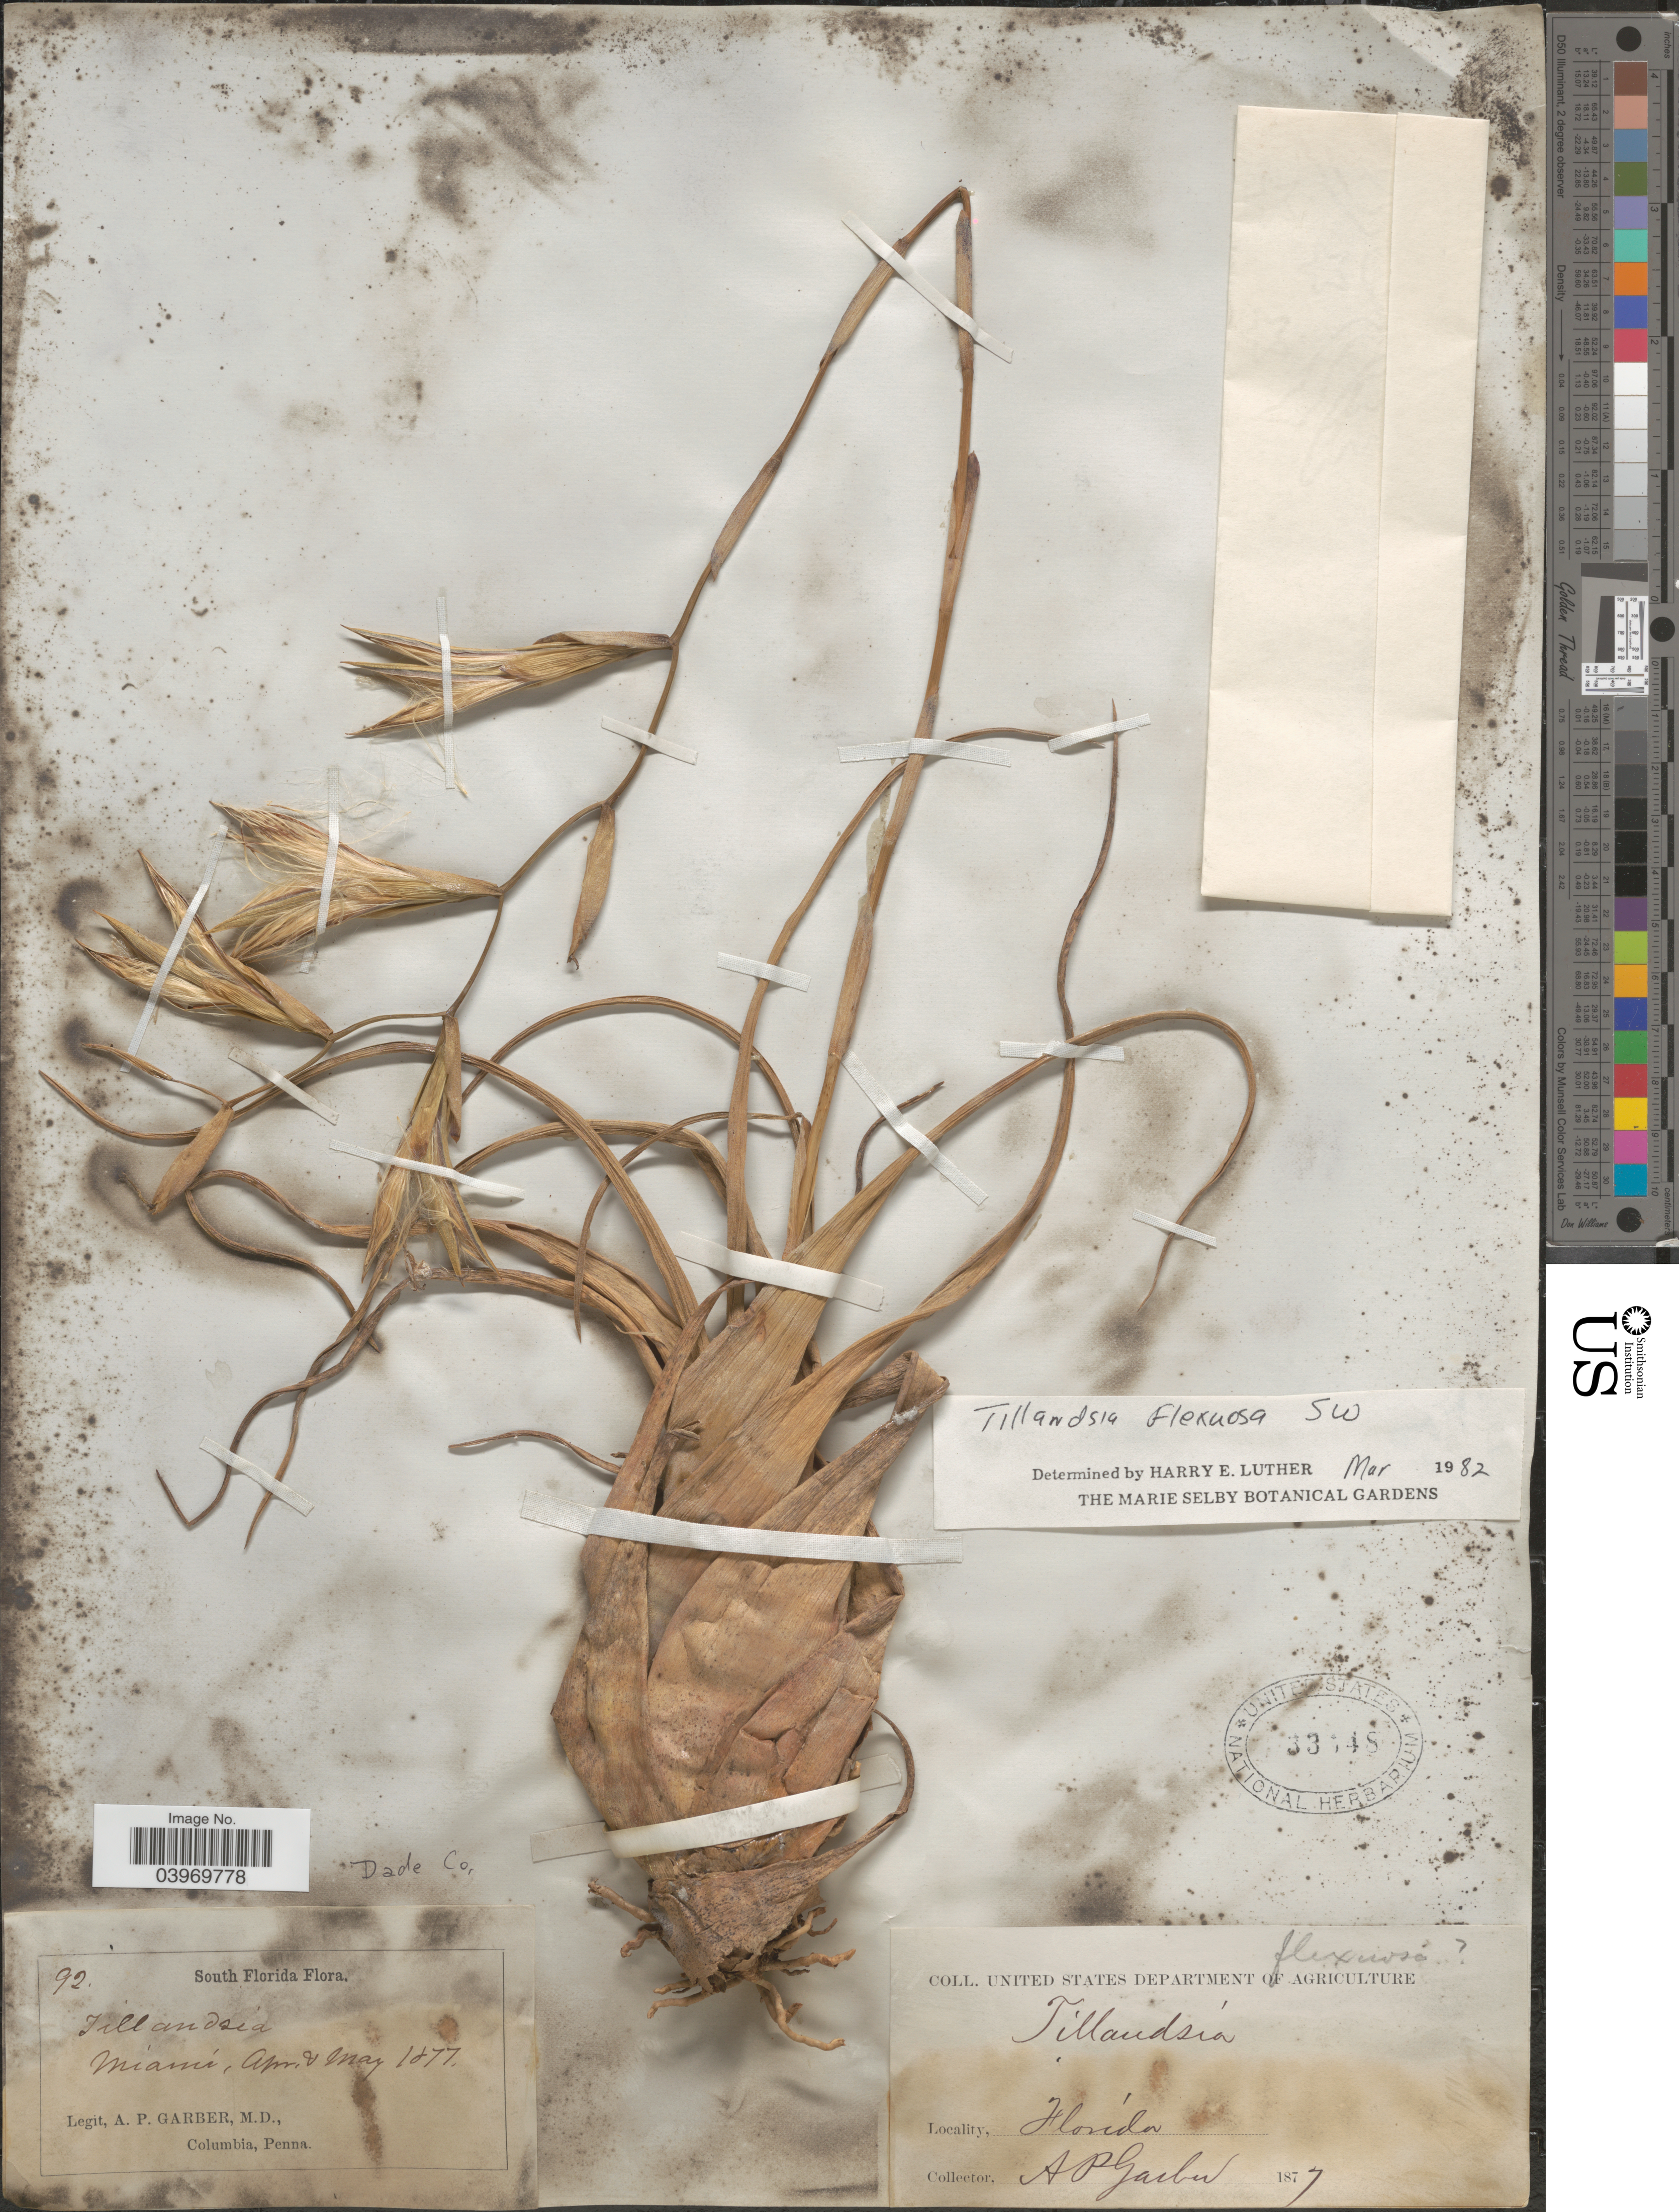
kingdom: Plantae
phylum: Tracheophyta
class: Liliopsida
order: Poales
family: Bromeliaceae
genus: Tillandsia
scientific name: Tillandsia flexuosa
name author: Sw.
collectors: A. P. Garber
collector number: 92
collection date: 1877-04/1877-05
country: United States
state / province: Florida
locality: South Florida. Miami. Dade Co.